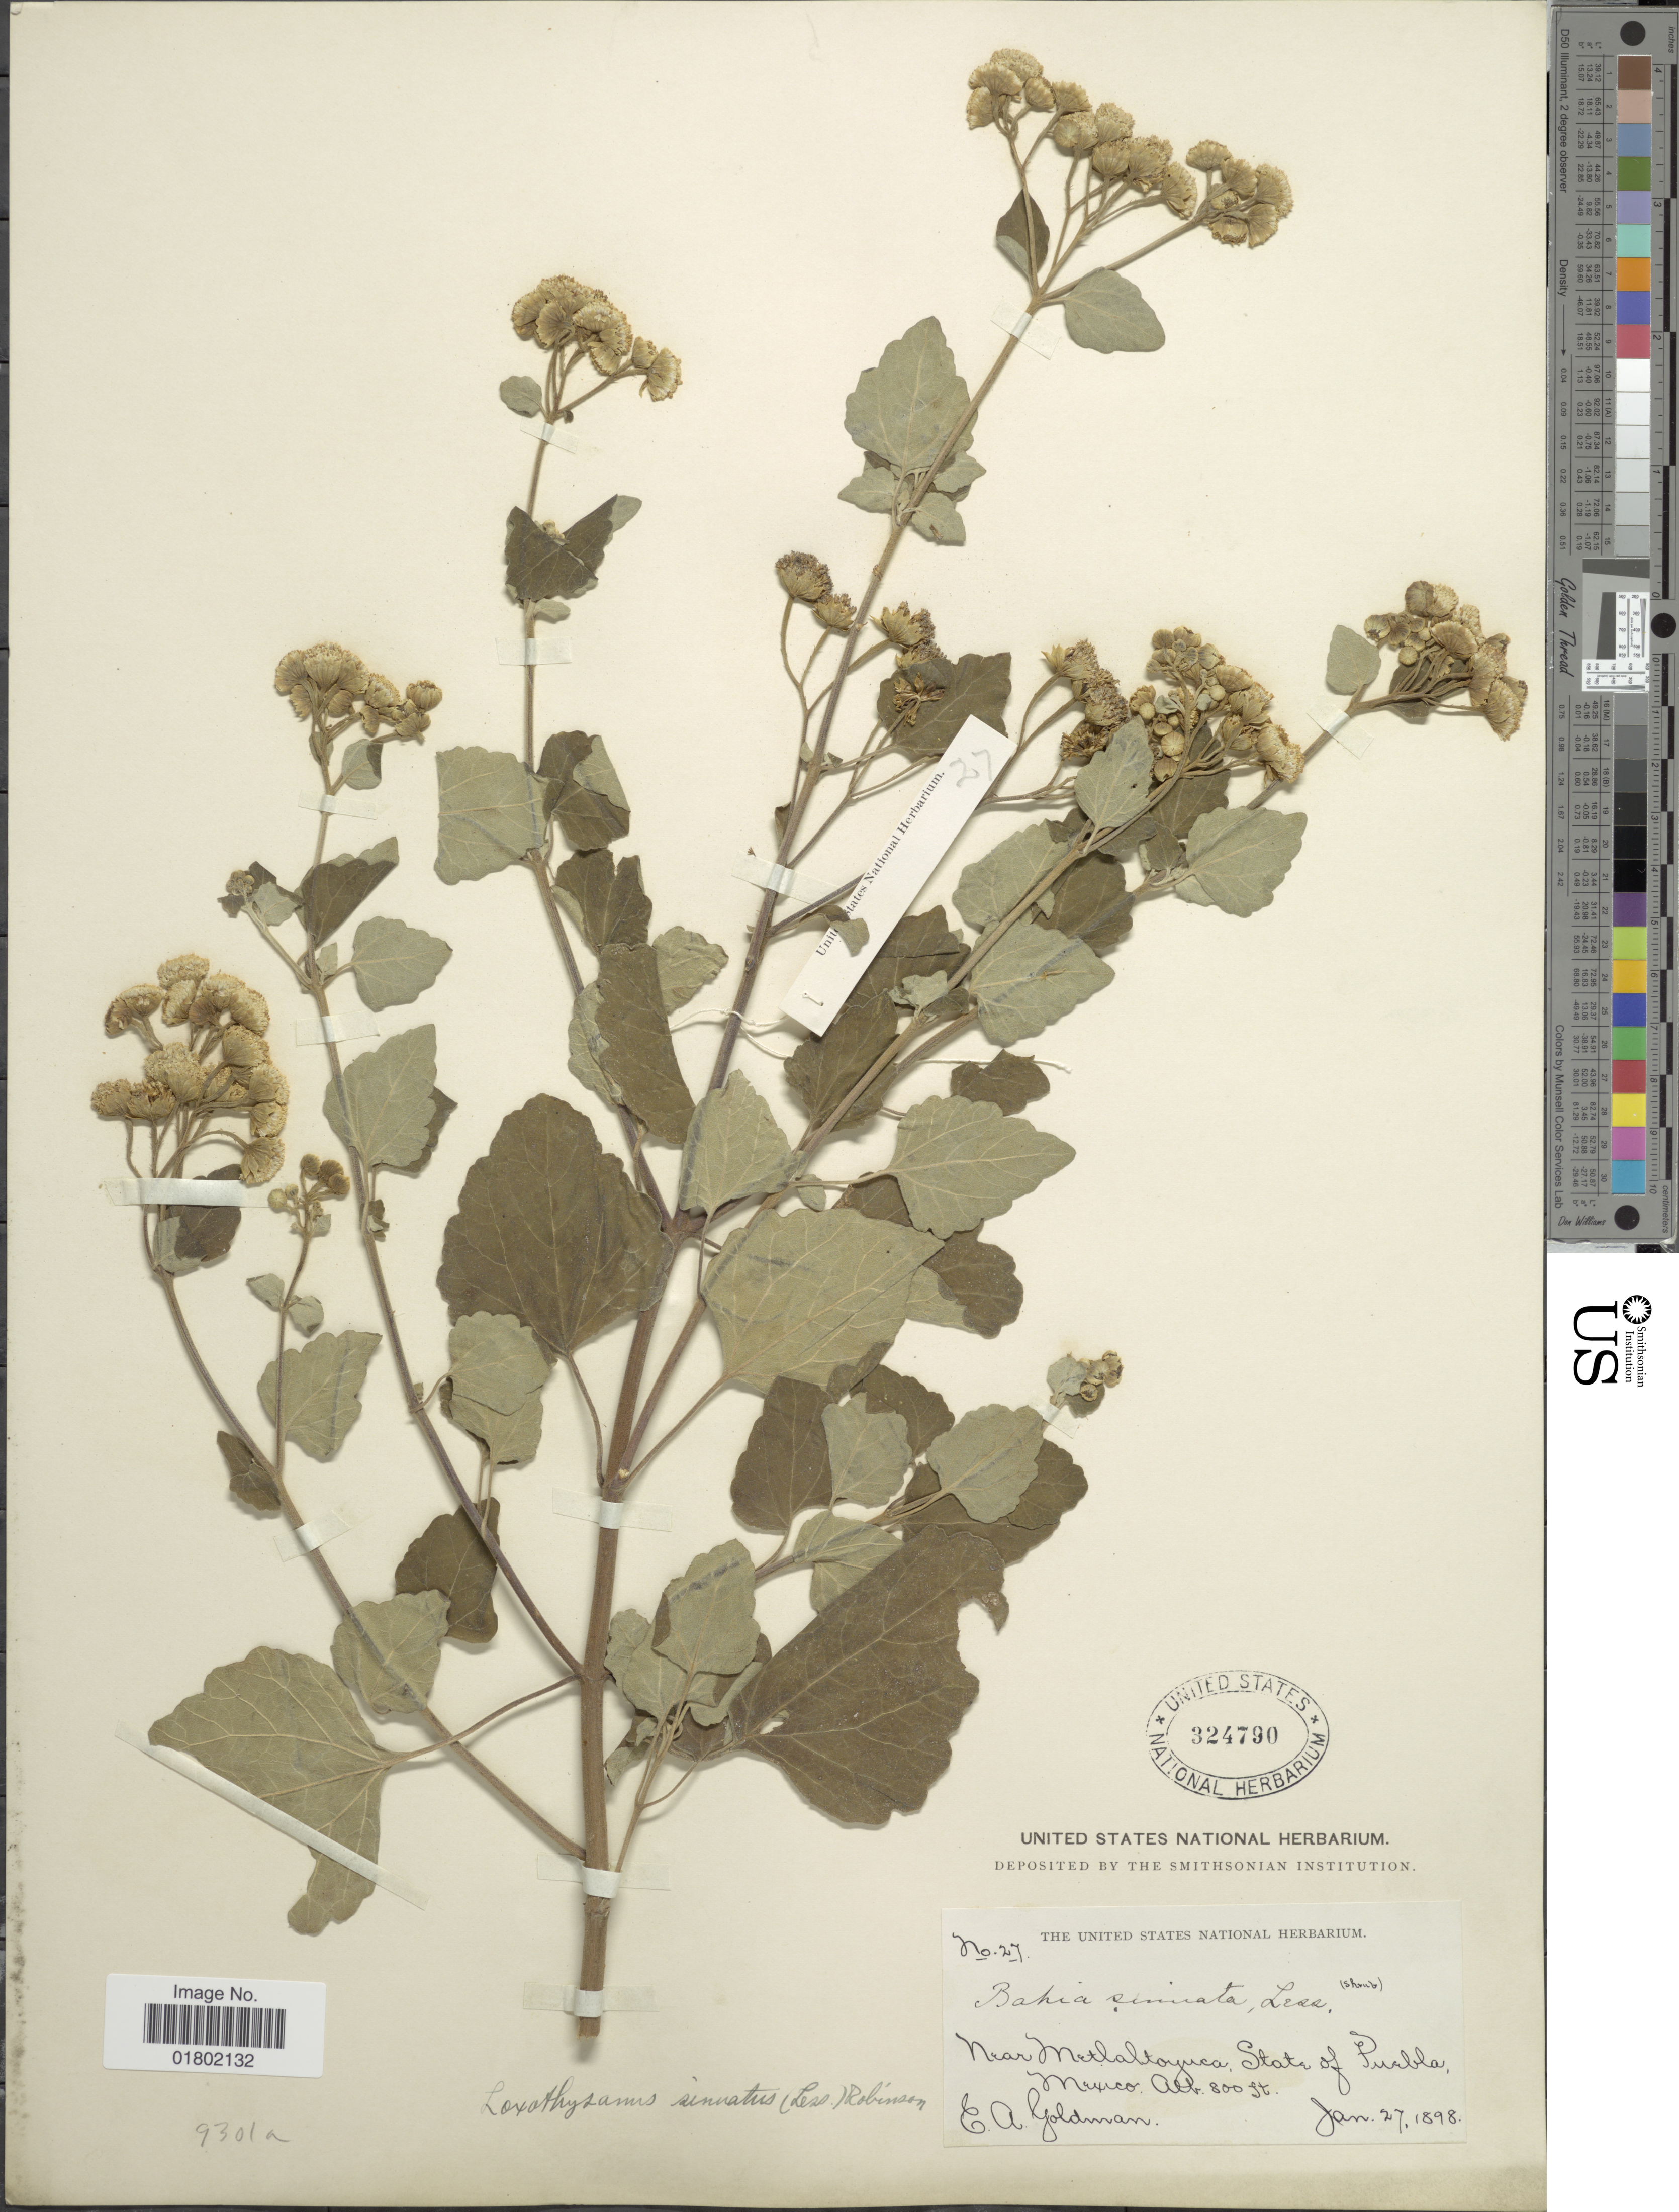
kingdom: Plantae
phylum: Tracheophyta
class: Magnoliopsida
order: Asterales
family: Asteraceae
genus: Loxothysanus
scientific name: Loxothysanus sinuatus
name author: (Less.) B.L. Rob.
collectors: E. A. Goldman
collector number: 27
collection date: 1898-01-27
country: Mexico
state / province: Puebla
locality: Near Methaltoyuca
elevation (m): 244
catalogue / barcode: US 324790